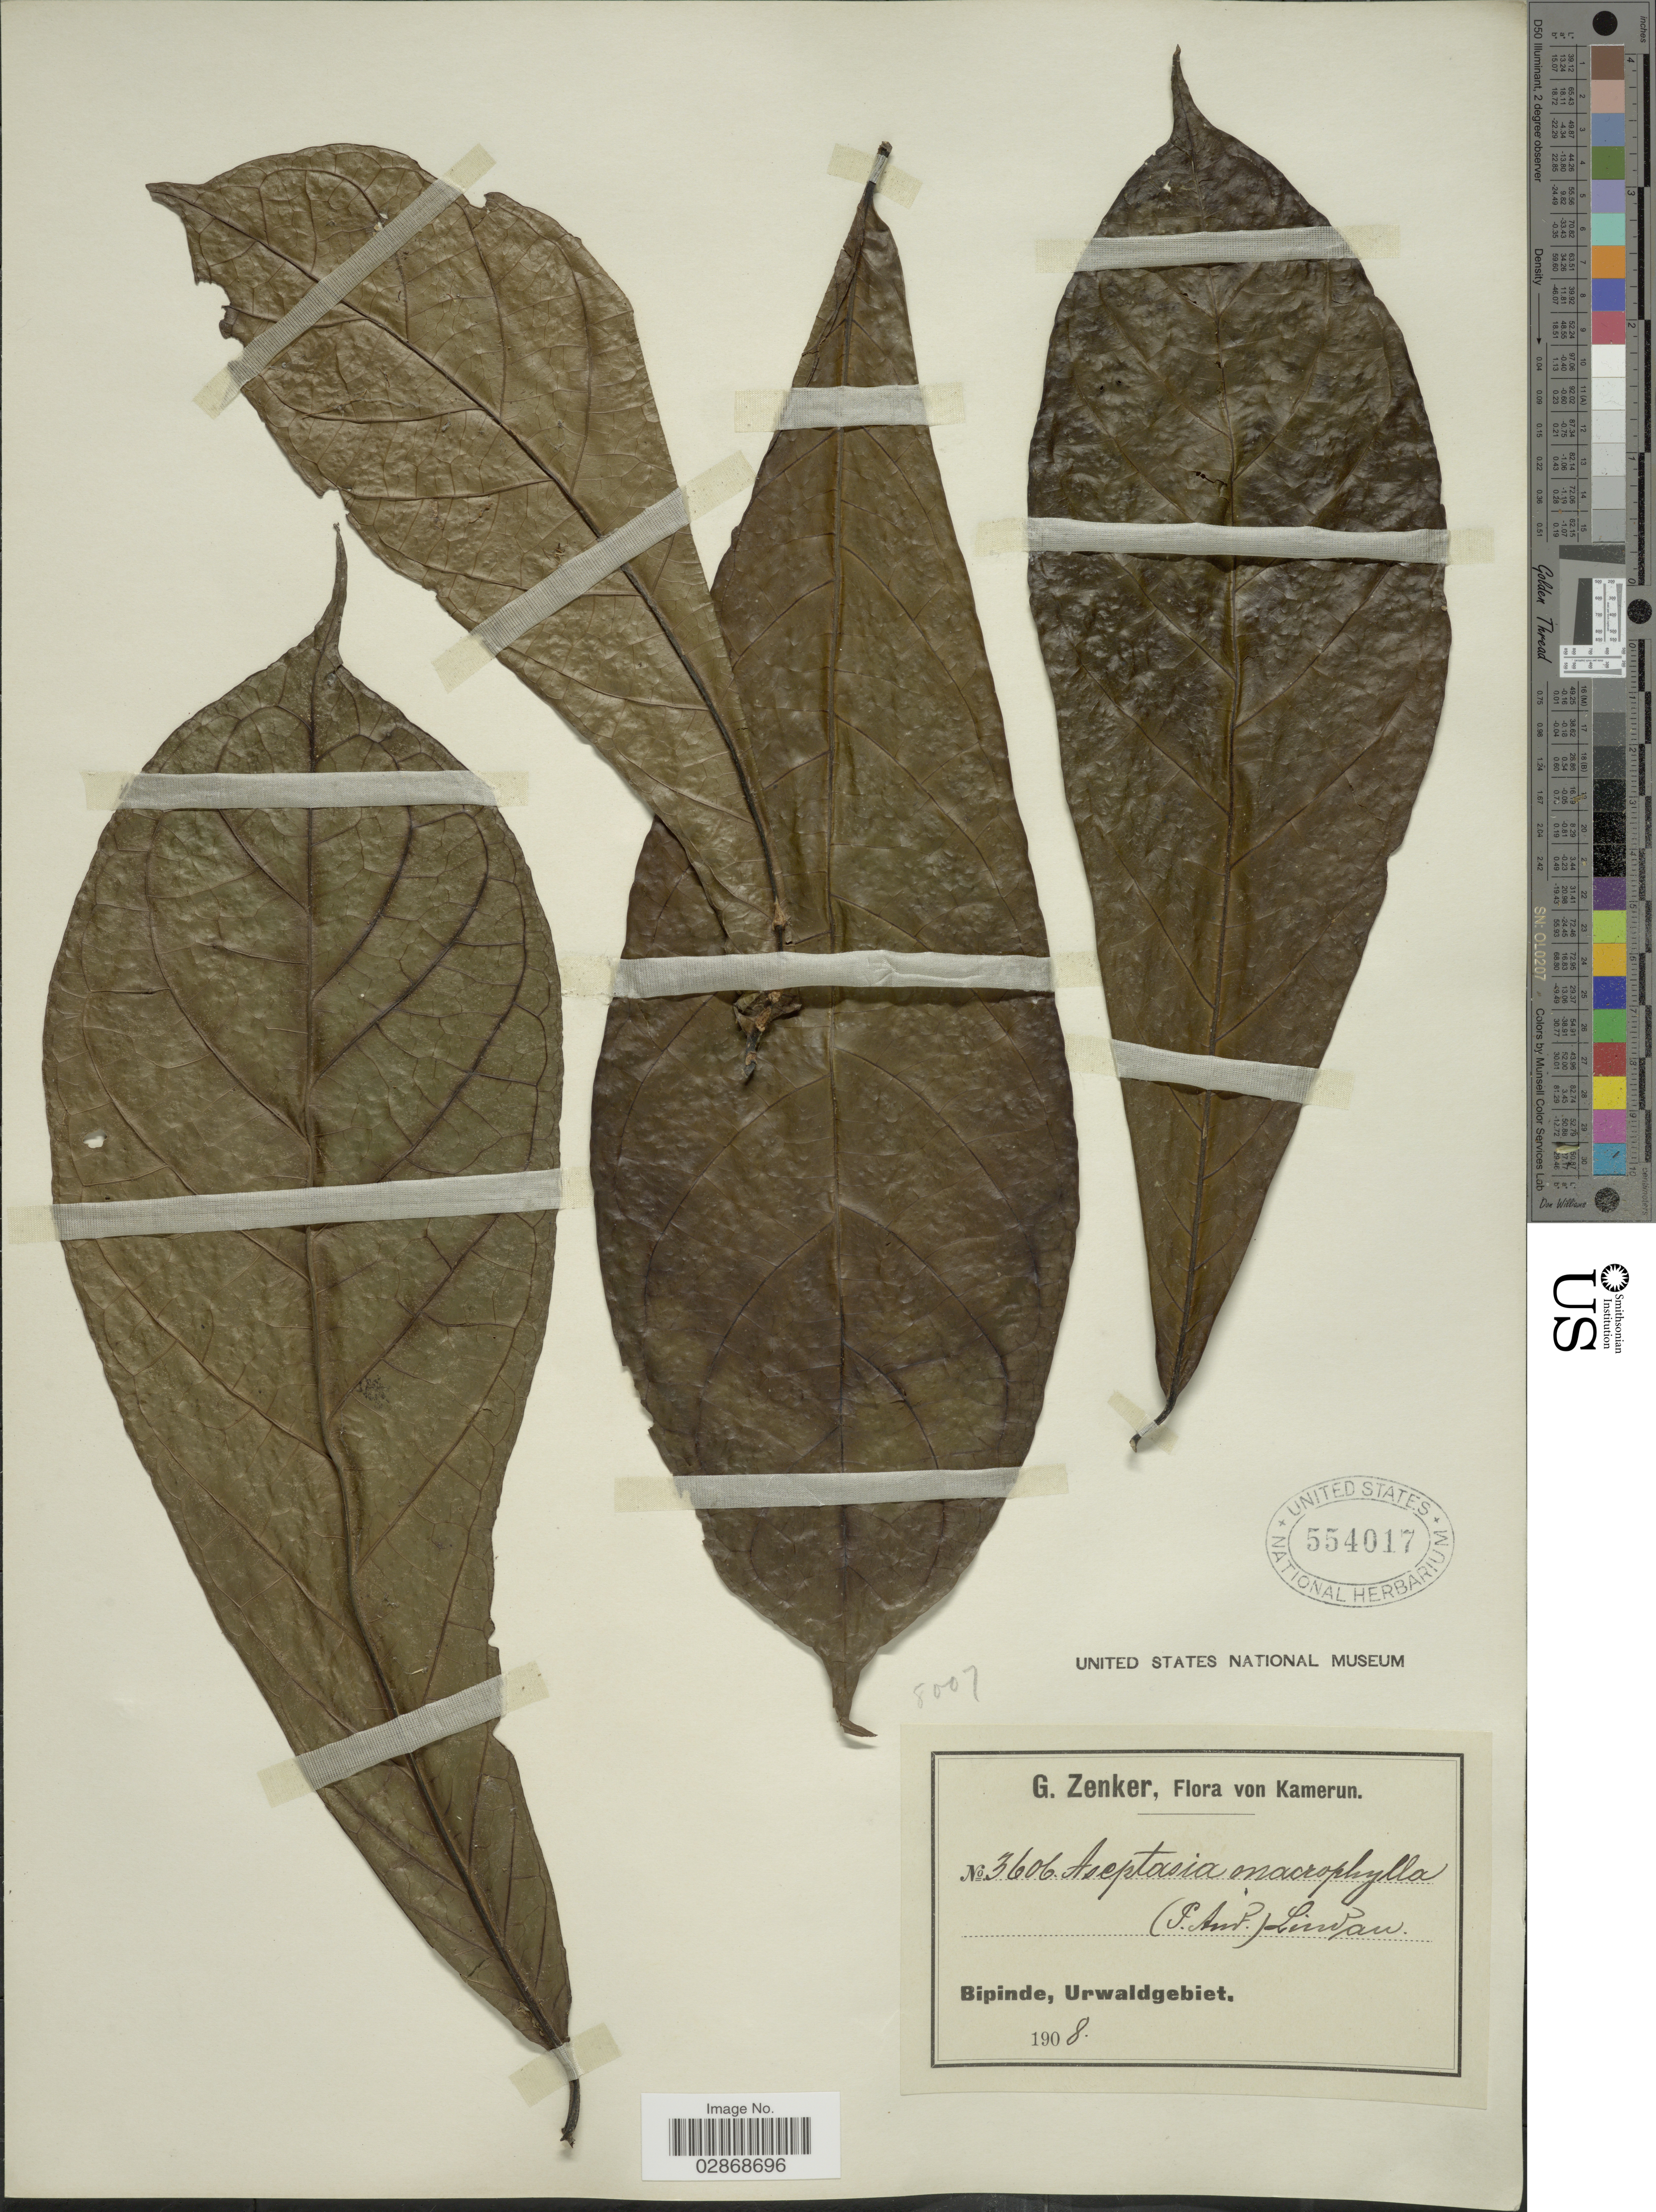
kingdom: Plantae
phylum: Tracheophyta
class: Magnoliopsida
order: Lamiales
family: Acanthaceae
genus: Asystasia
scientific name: Asystasia macrophylla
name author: (T. Anderson) Lindau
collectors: G. A. Zenker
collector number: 3606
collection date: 1908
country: Cameroon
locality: Kamerun. Bipinde, Urwaldgebiet.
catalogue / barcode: US 554017